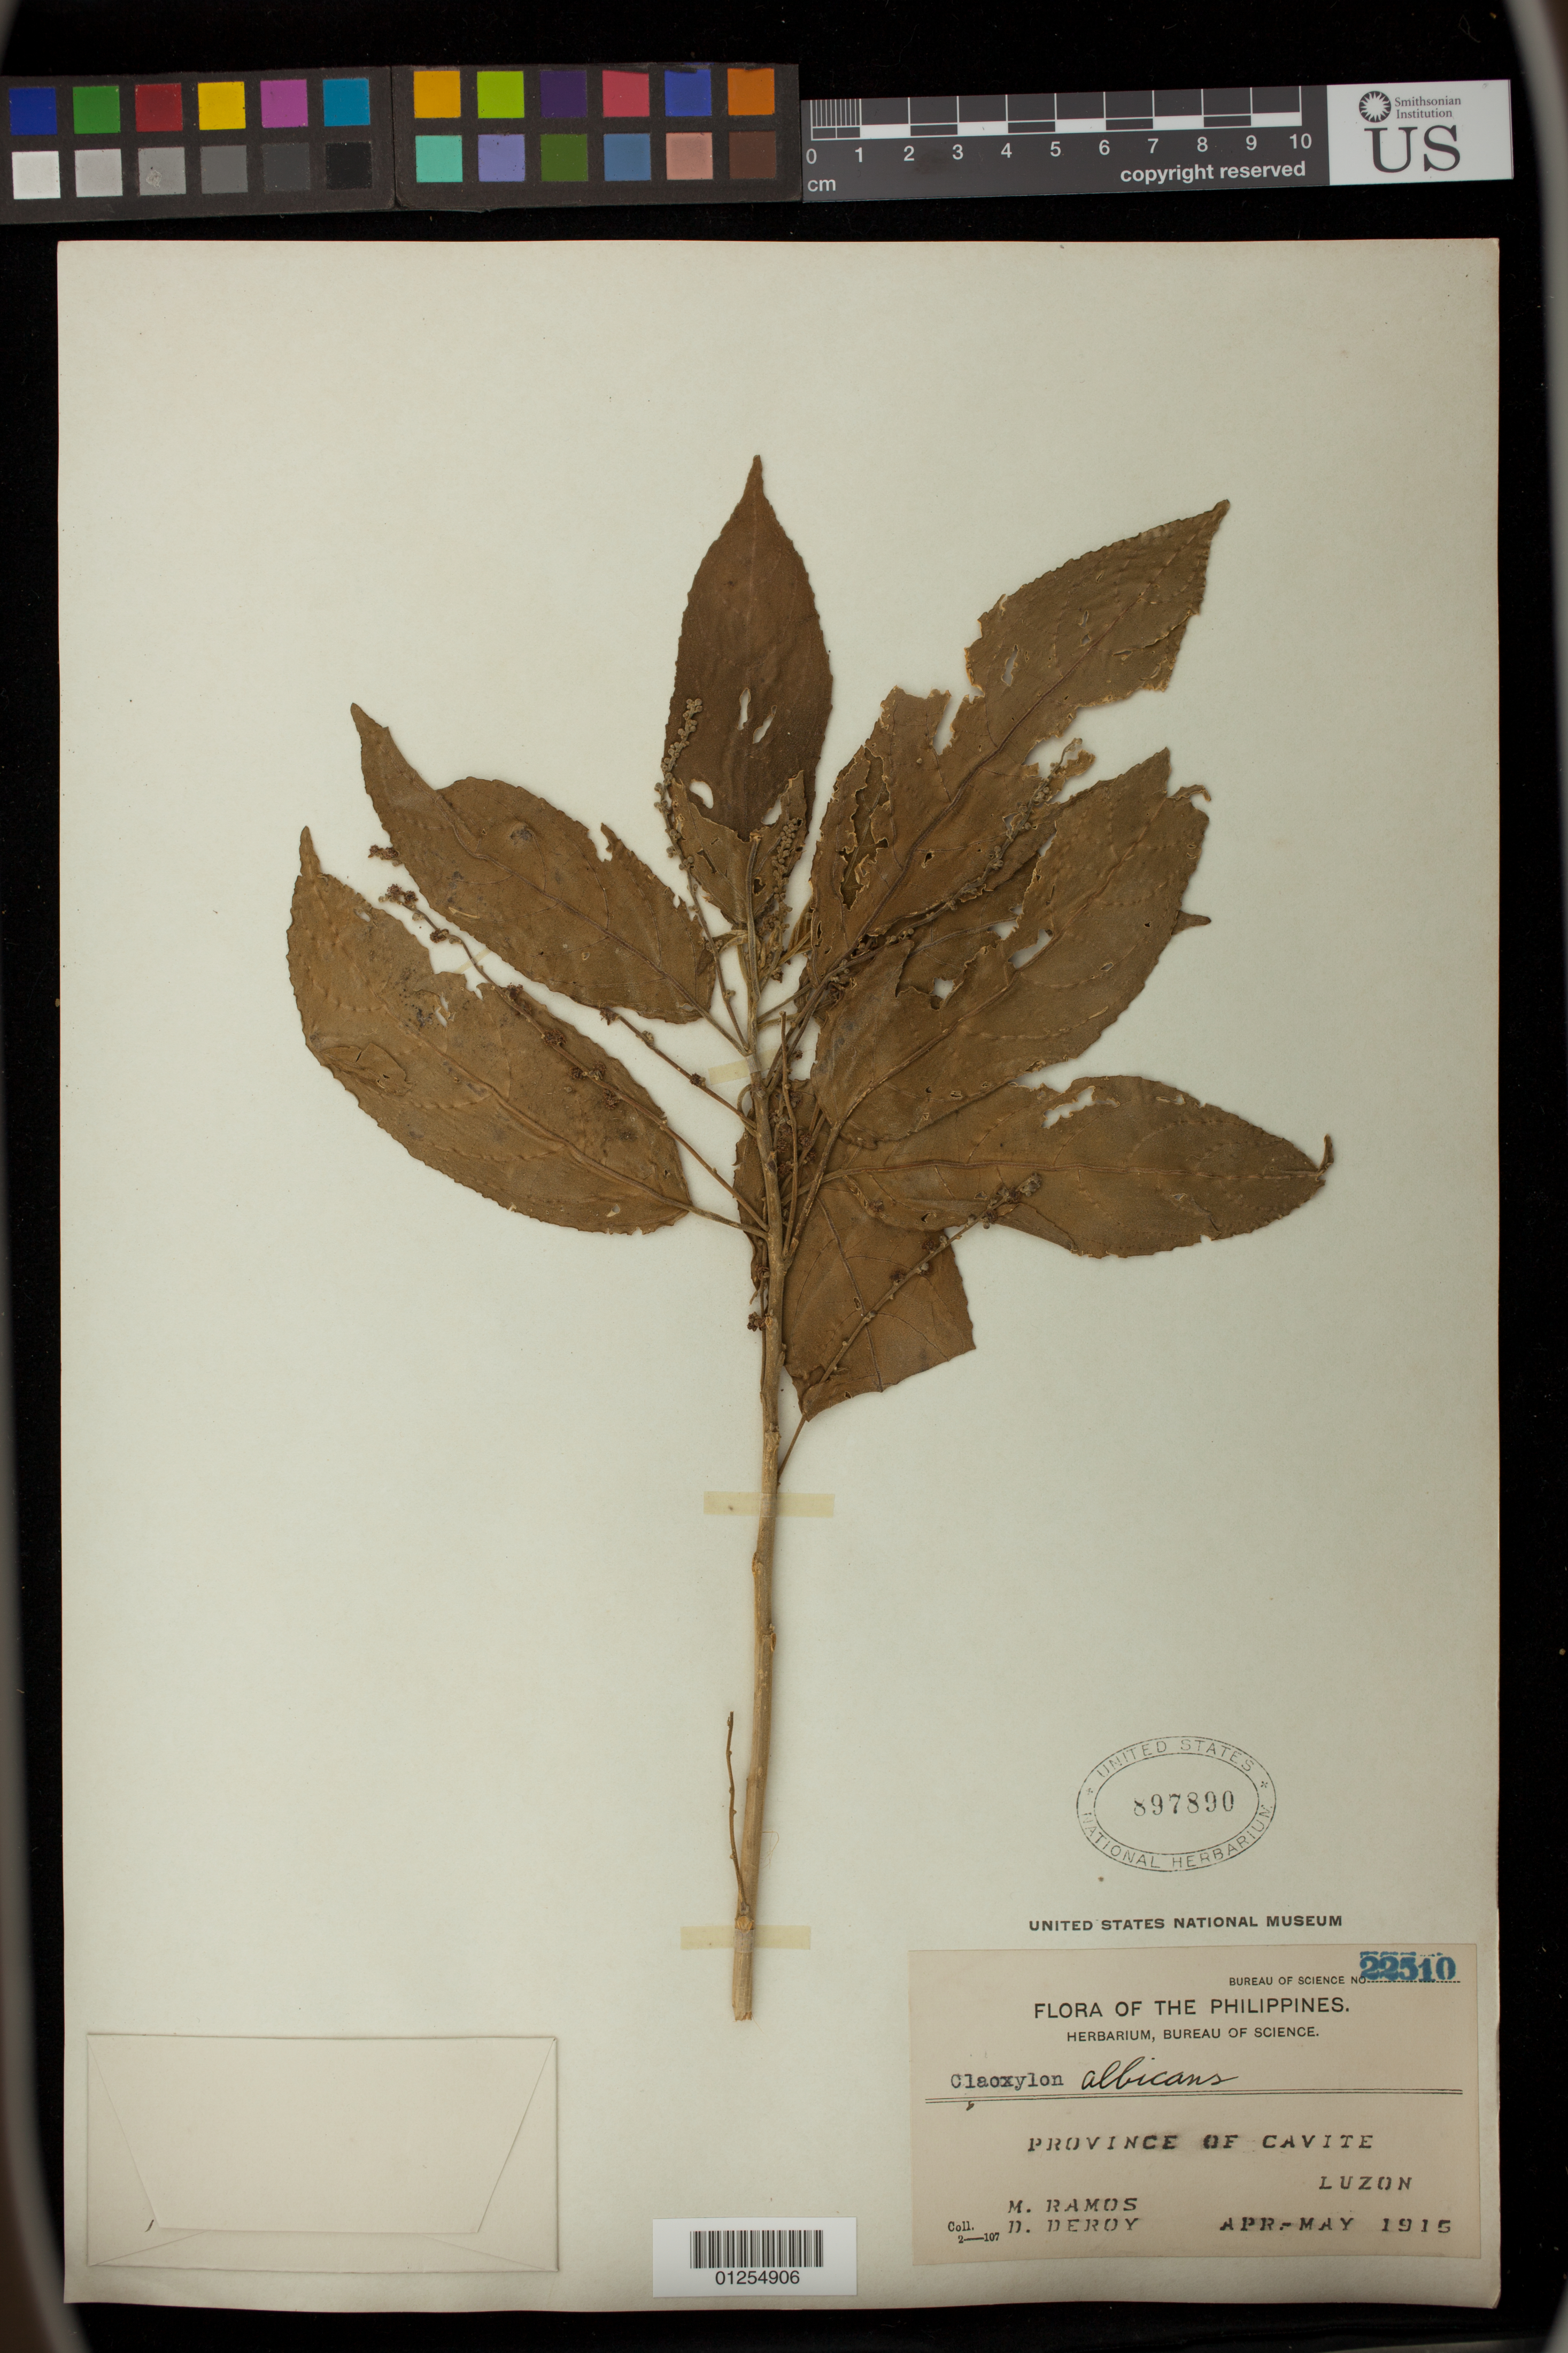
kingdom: Plantae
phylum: Tracheophyta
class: Magnoliopsida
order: Malpighiales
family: Euphorbiaceae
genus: Claoxylon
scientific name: Claoxylon albicans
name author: (Blanco) Merr.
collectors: M. Ramos & D. Deroy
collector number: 22510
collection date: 1915-04/1915-05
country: Philippines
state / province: Calabarzon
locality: Cavite, Luzon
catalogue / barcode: US 897890